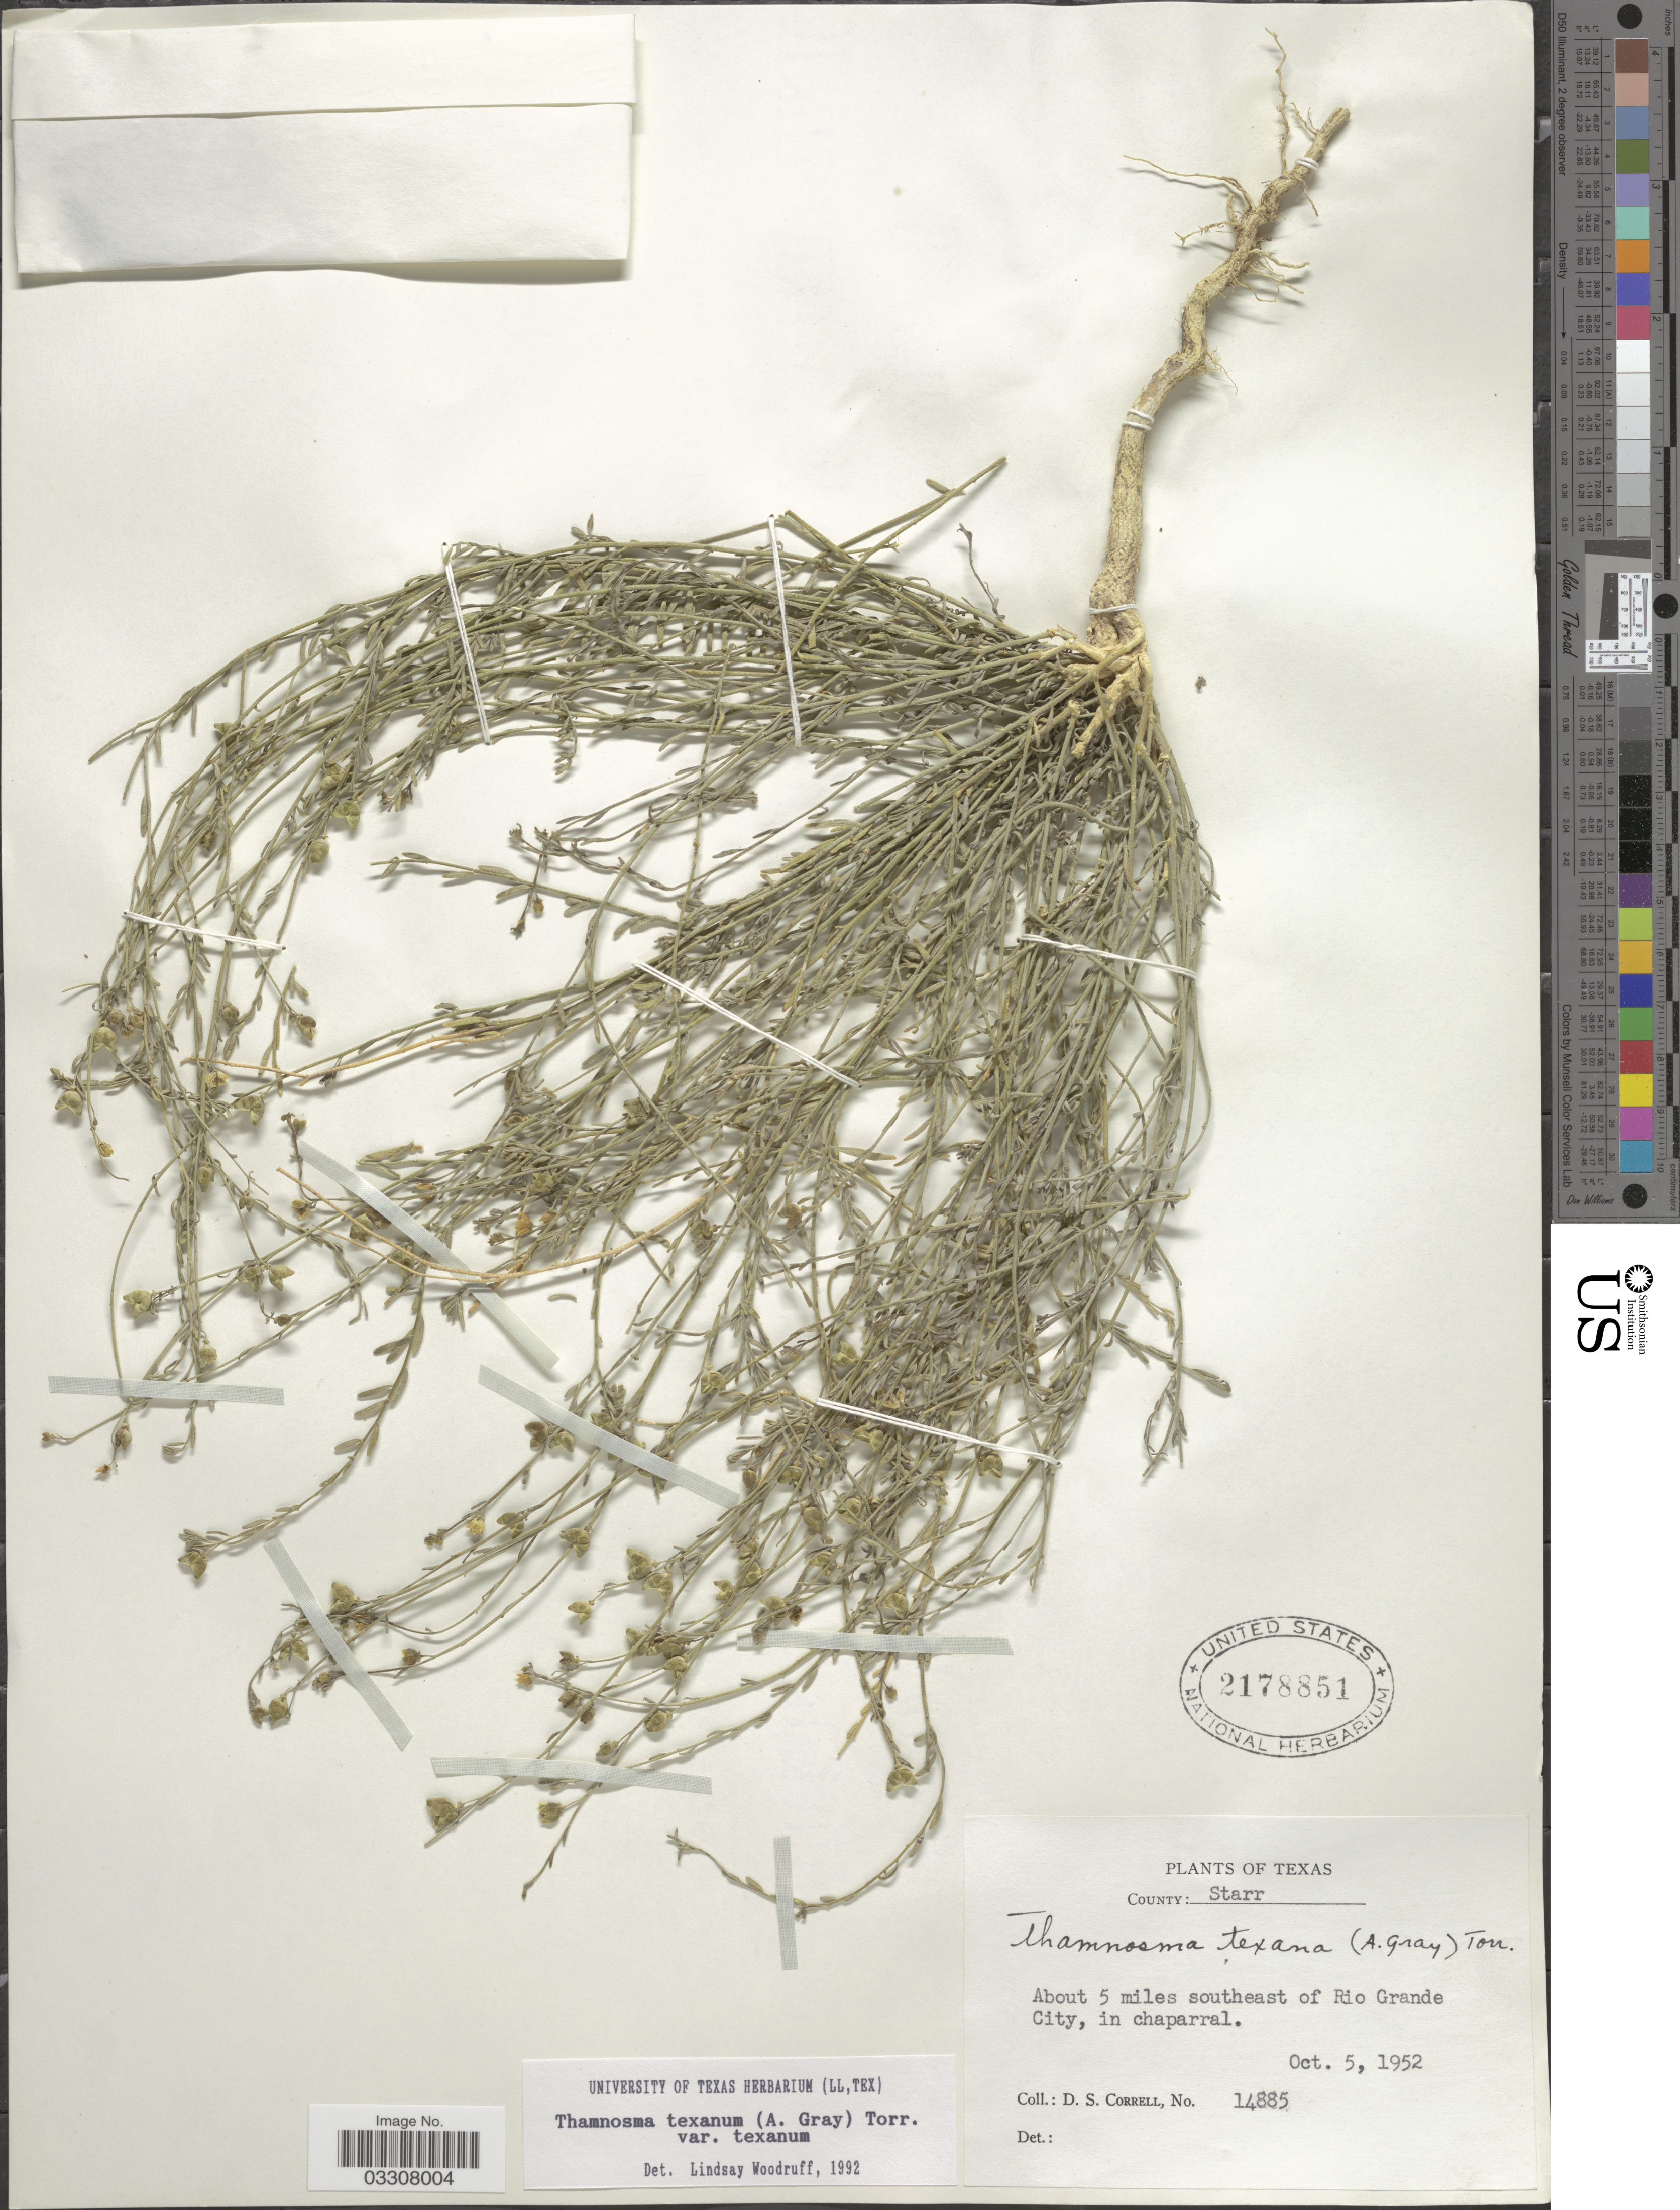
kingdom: Plantae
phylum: Tracheophyta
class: Magnoliopsida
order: Sapindales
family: Rutaceae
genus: Thamnosma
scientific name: Thamnosma texana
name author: (A. Gray) Torr.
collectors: D. S. Correll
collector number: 14885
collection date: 1952-10-05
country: United States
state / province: Texas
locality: County: Starr. About 5 miles southeast of Rio Grande City, in chaparral.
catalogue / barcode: US 2178851